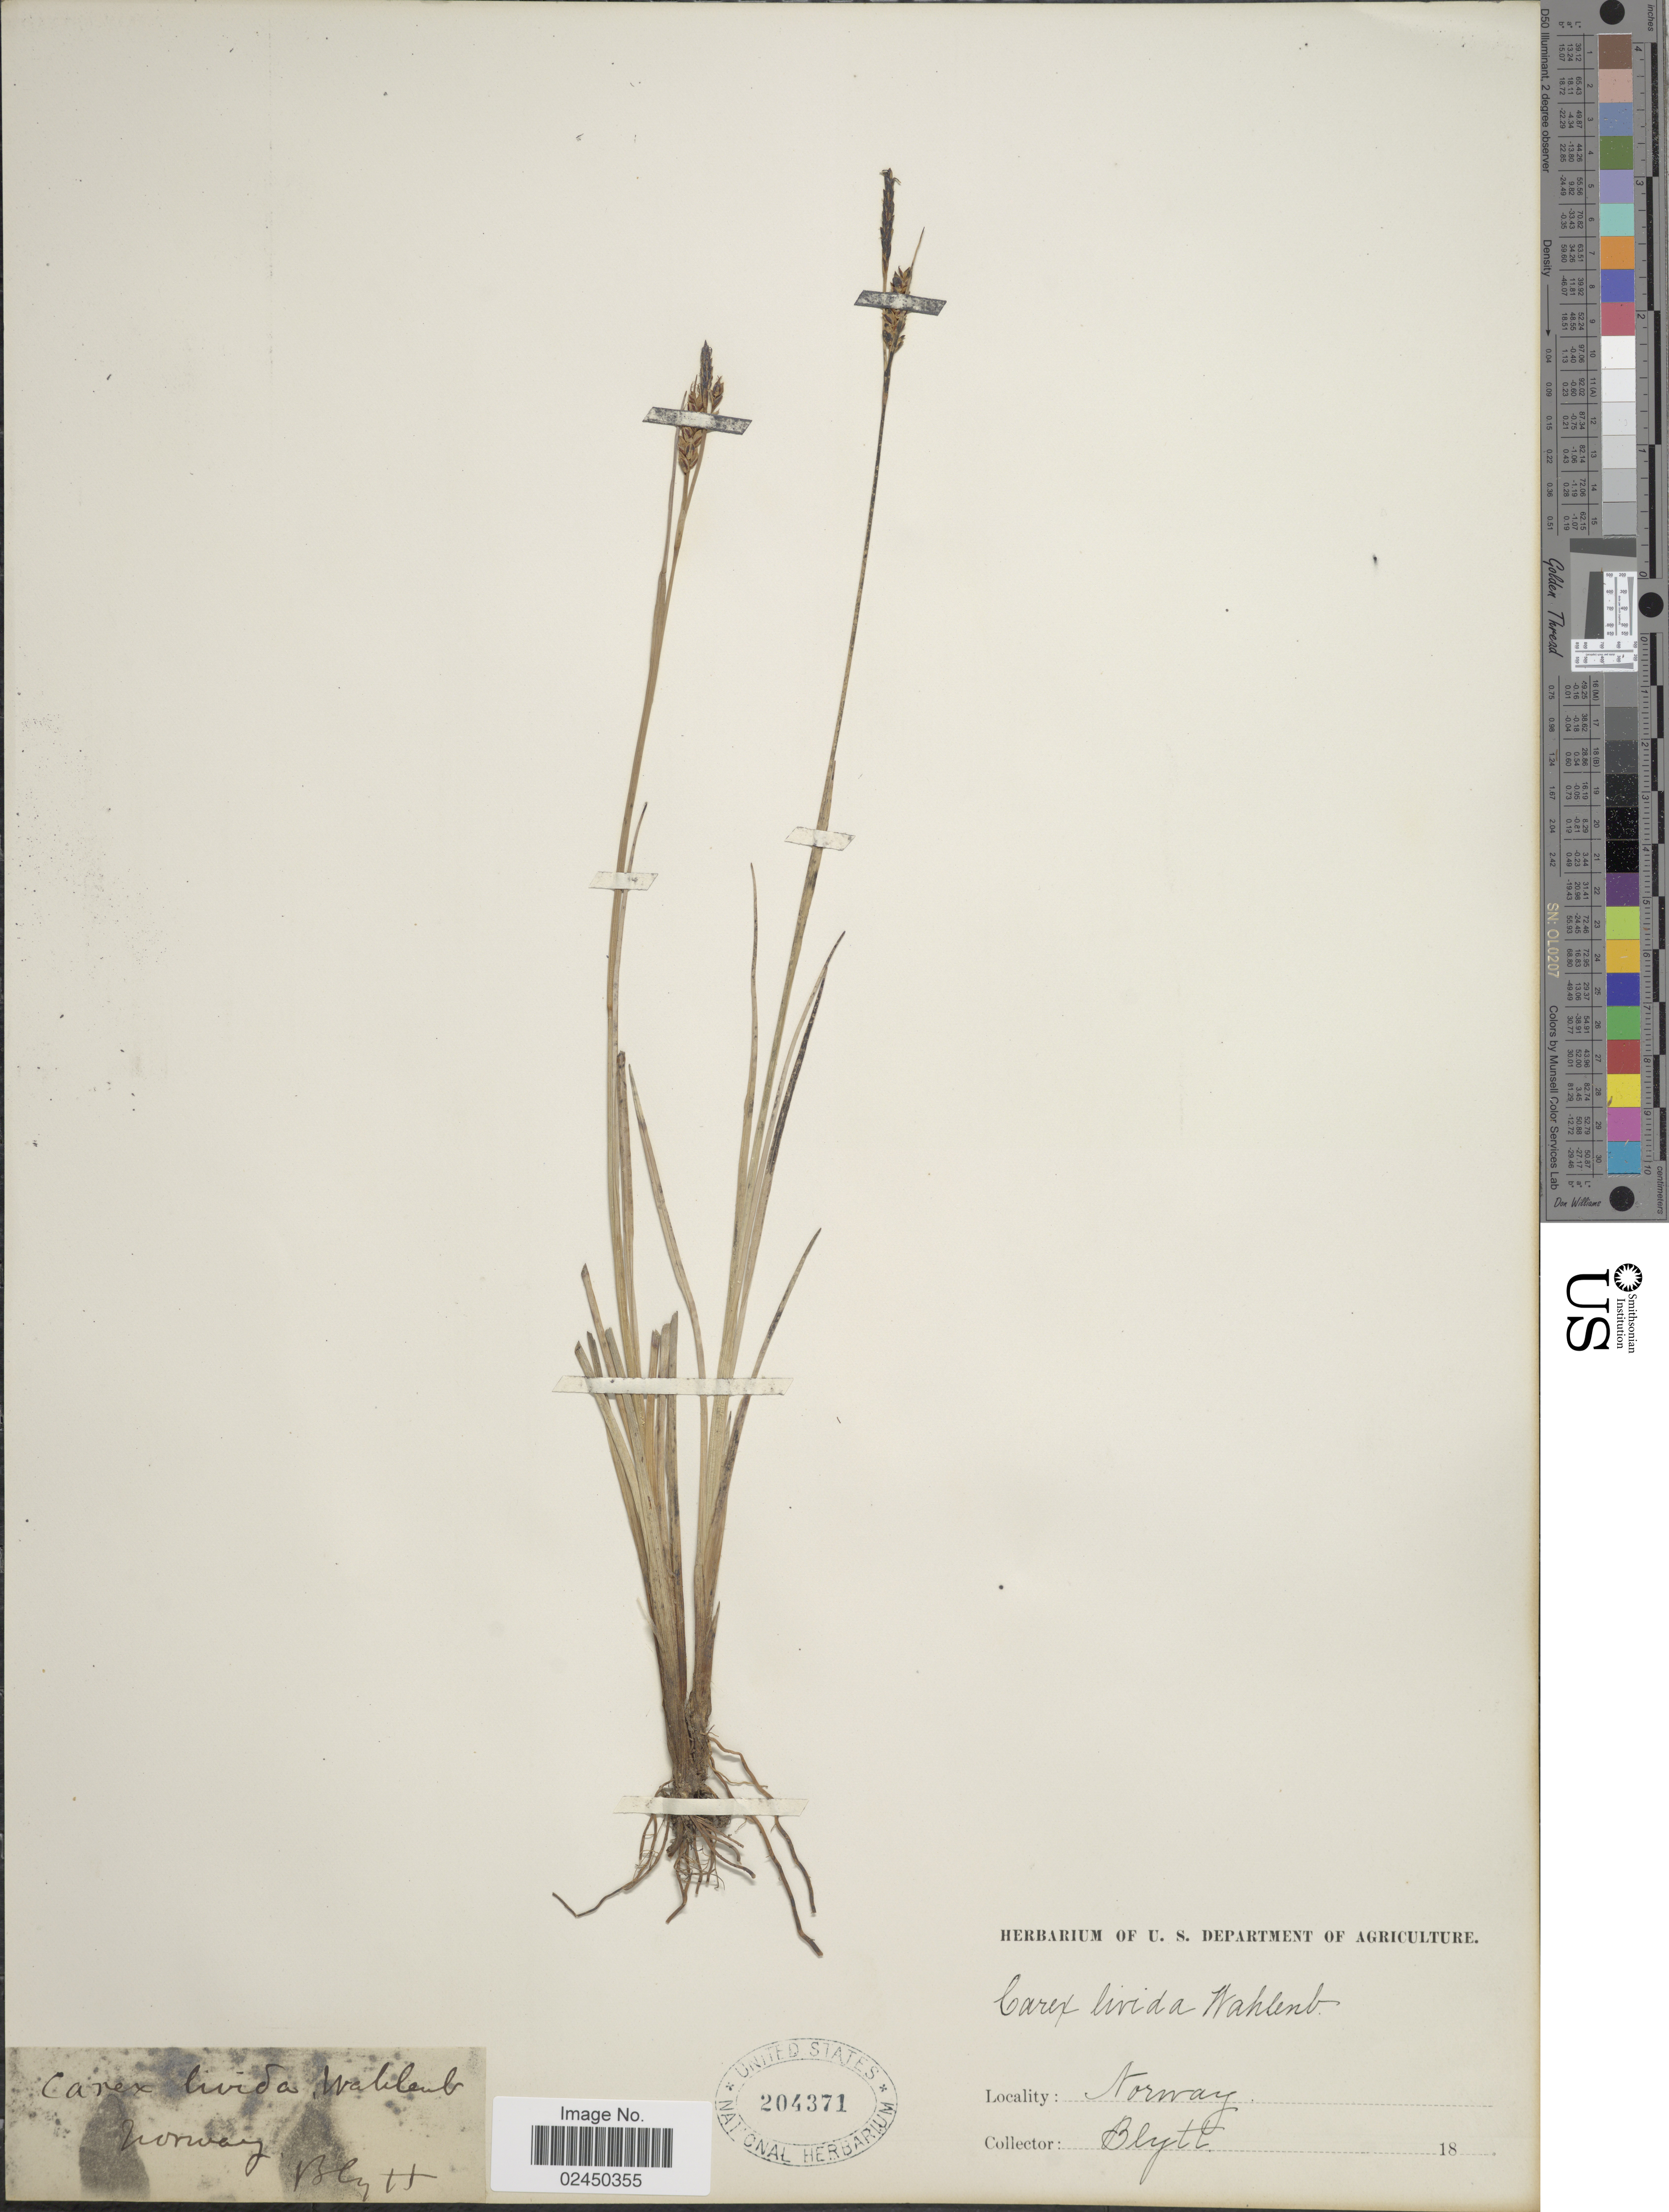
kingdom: Plantae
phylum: Tracheophyta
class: Liliopsida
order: Poales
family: Cyperaceae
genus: Carex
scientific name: Carex livida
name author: (Wahlenb.) Willd.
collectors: Blytt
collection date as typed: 18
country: Norway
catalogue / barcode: US 204371